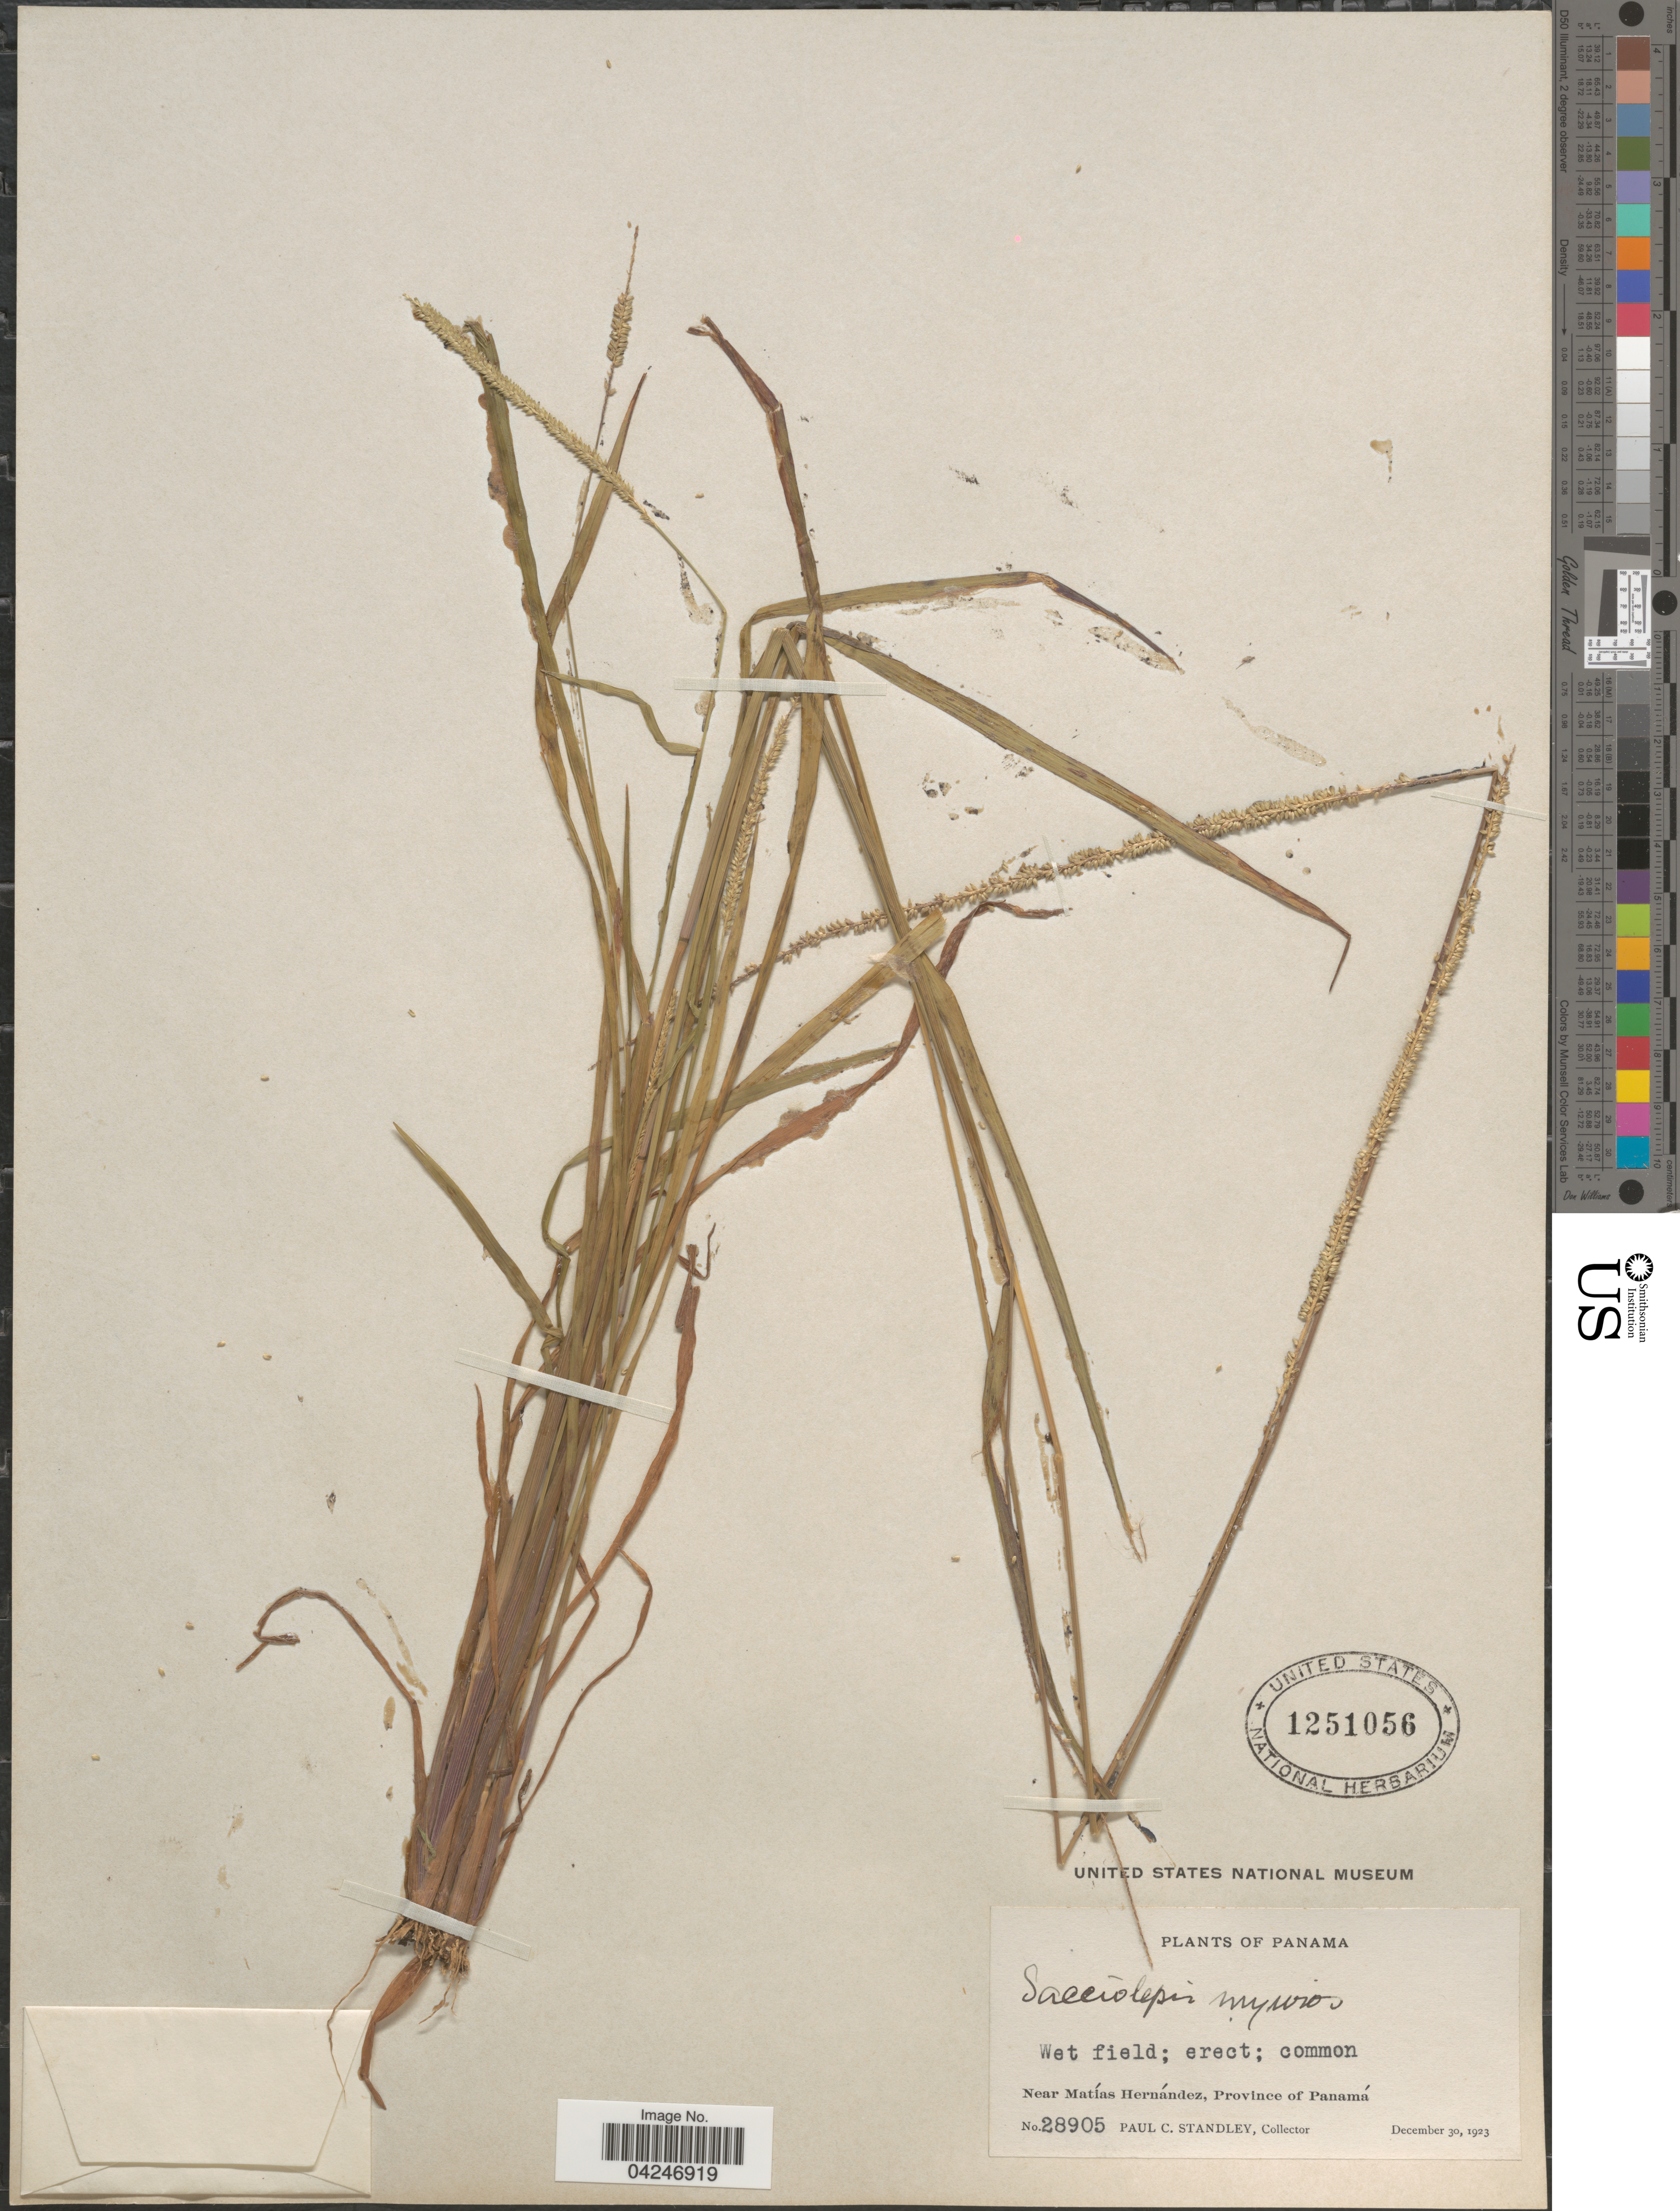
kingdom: Plantae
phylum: Tracheophyta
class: Liliopsida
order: Poales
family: Poaceae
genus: Sacciolepis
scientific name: Sacciolepis myuros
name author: (Lam.) Chase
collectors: P. C. Standley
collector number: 28905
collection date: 1923-12-30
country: Panama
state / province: Panamá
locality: Near Matías Hernández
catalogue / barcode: US 1251056